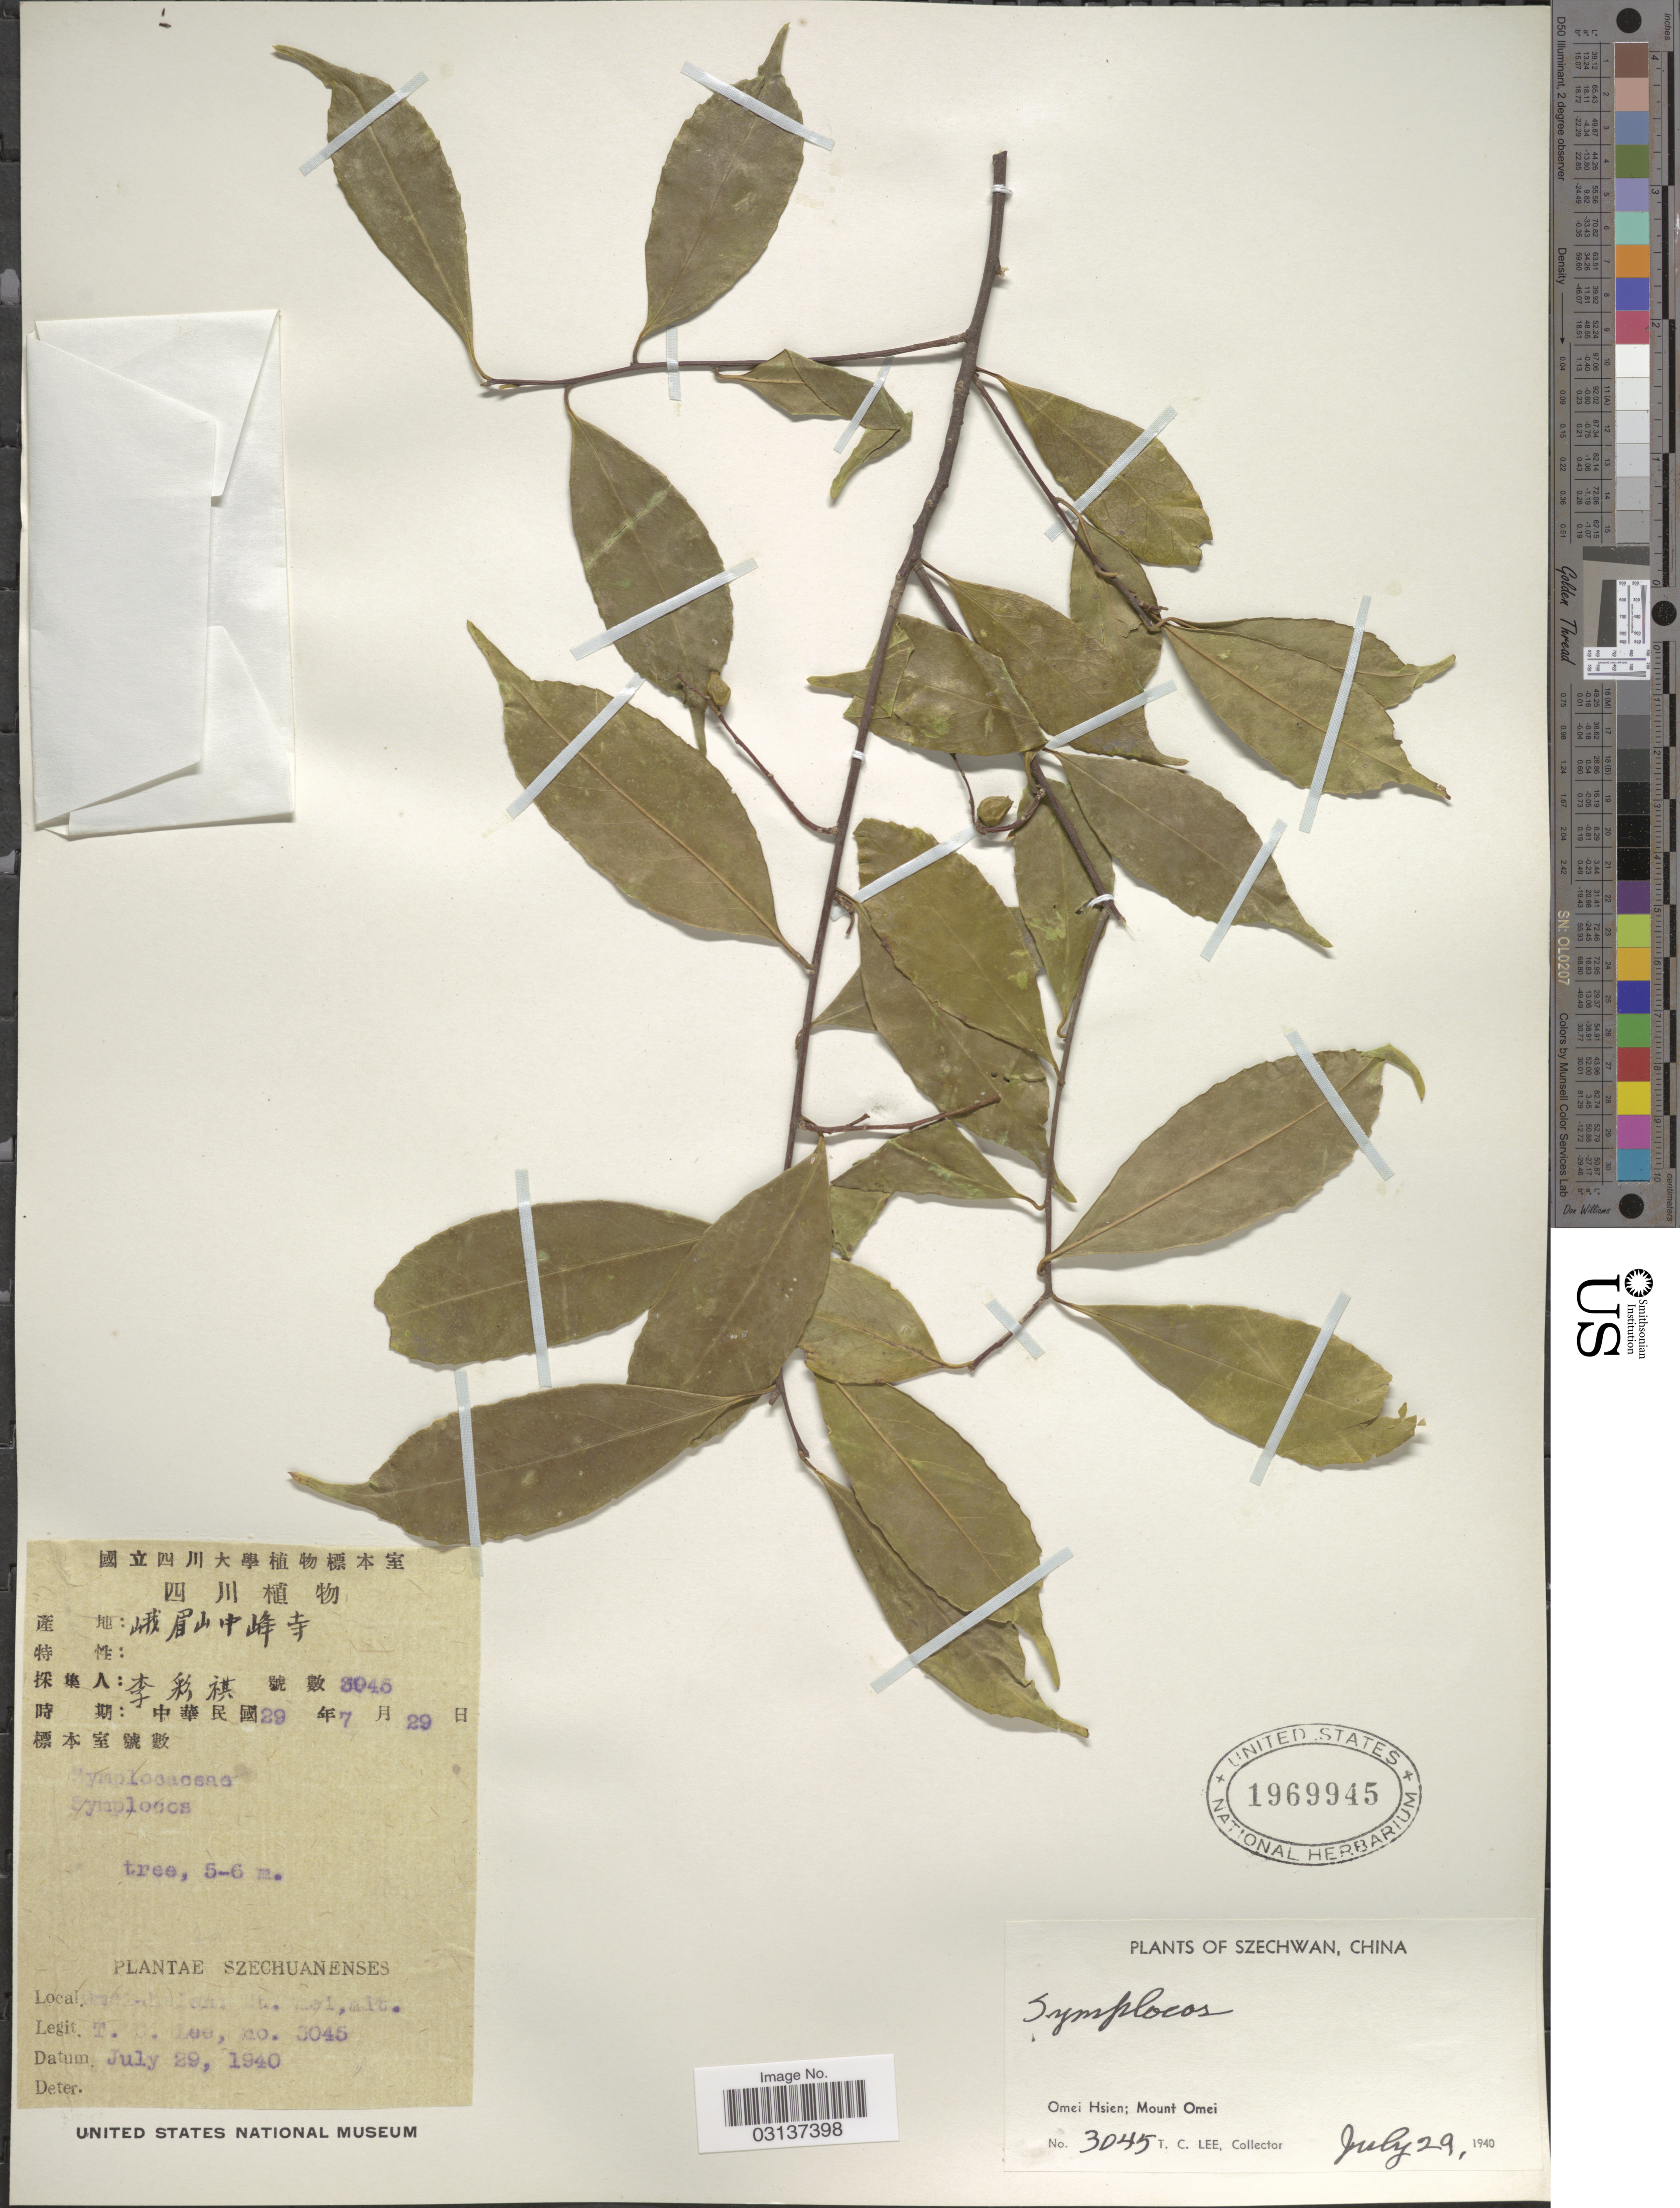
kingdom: Plantae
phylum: Tracheophyta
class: Magnoliopsida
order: Ericales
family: Symplocaceae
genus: Symplocos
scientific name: Symplocos sp.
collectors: T. Lee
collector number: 3045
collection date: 1940-07-29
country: China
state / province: Sichuan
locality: Szechwan, Omei Hsien; Mount Omei.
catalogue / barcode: US 1969945